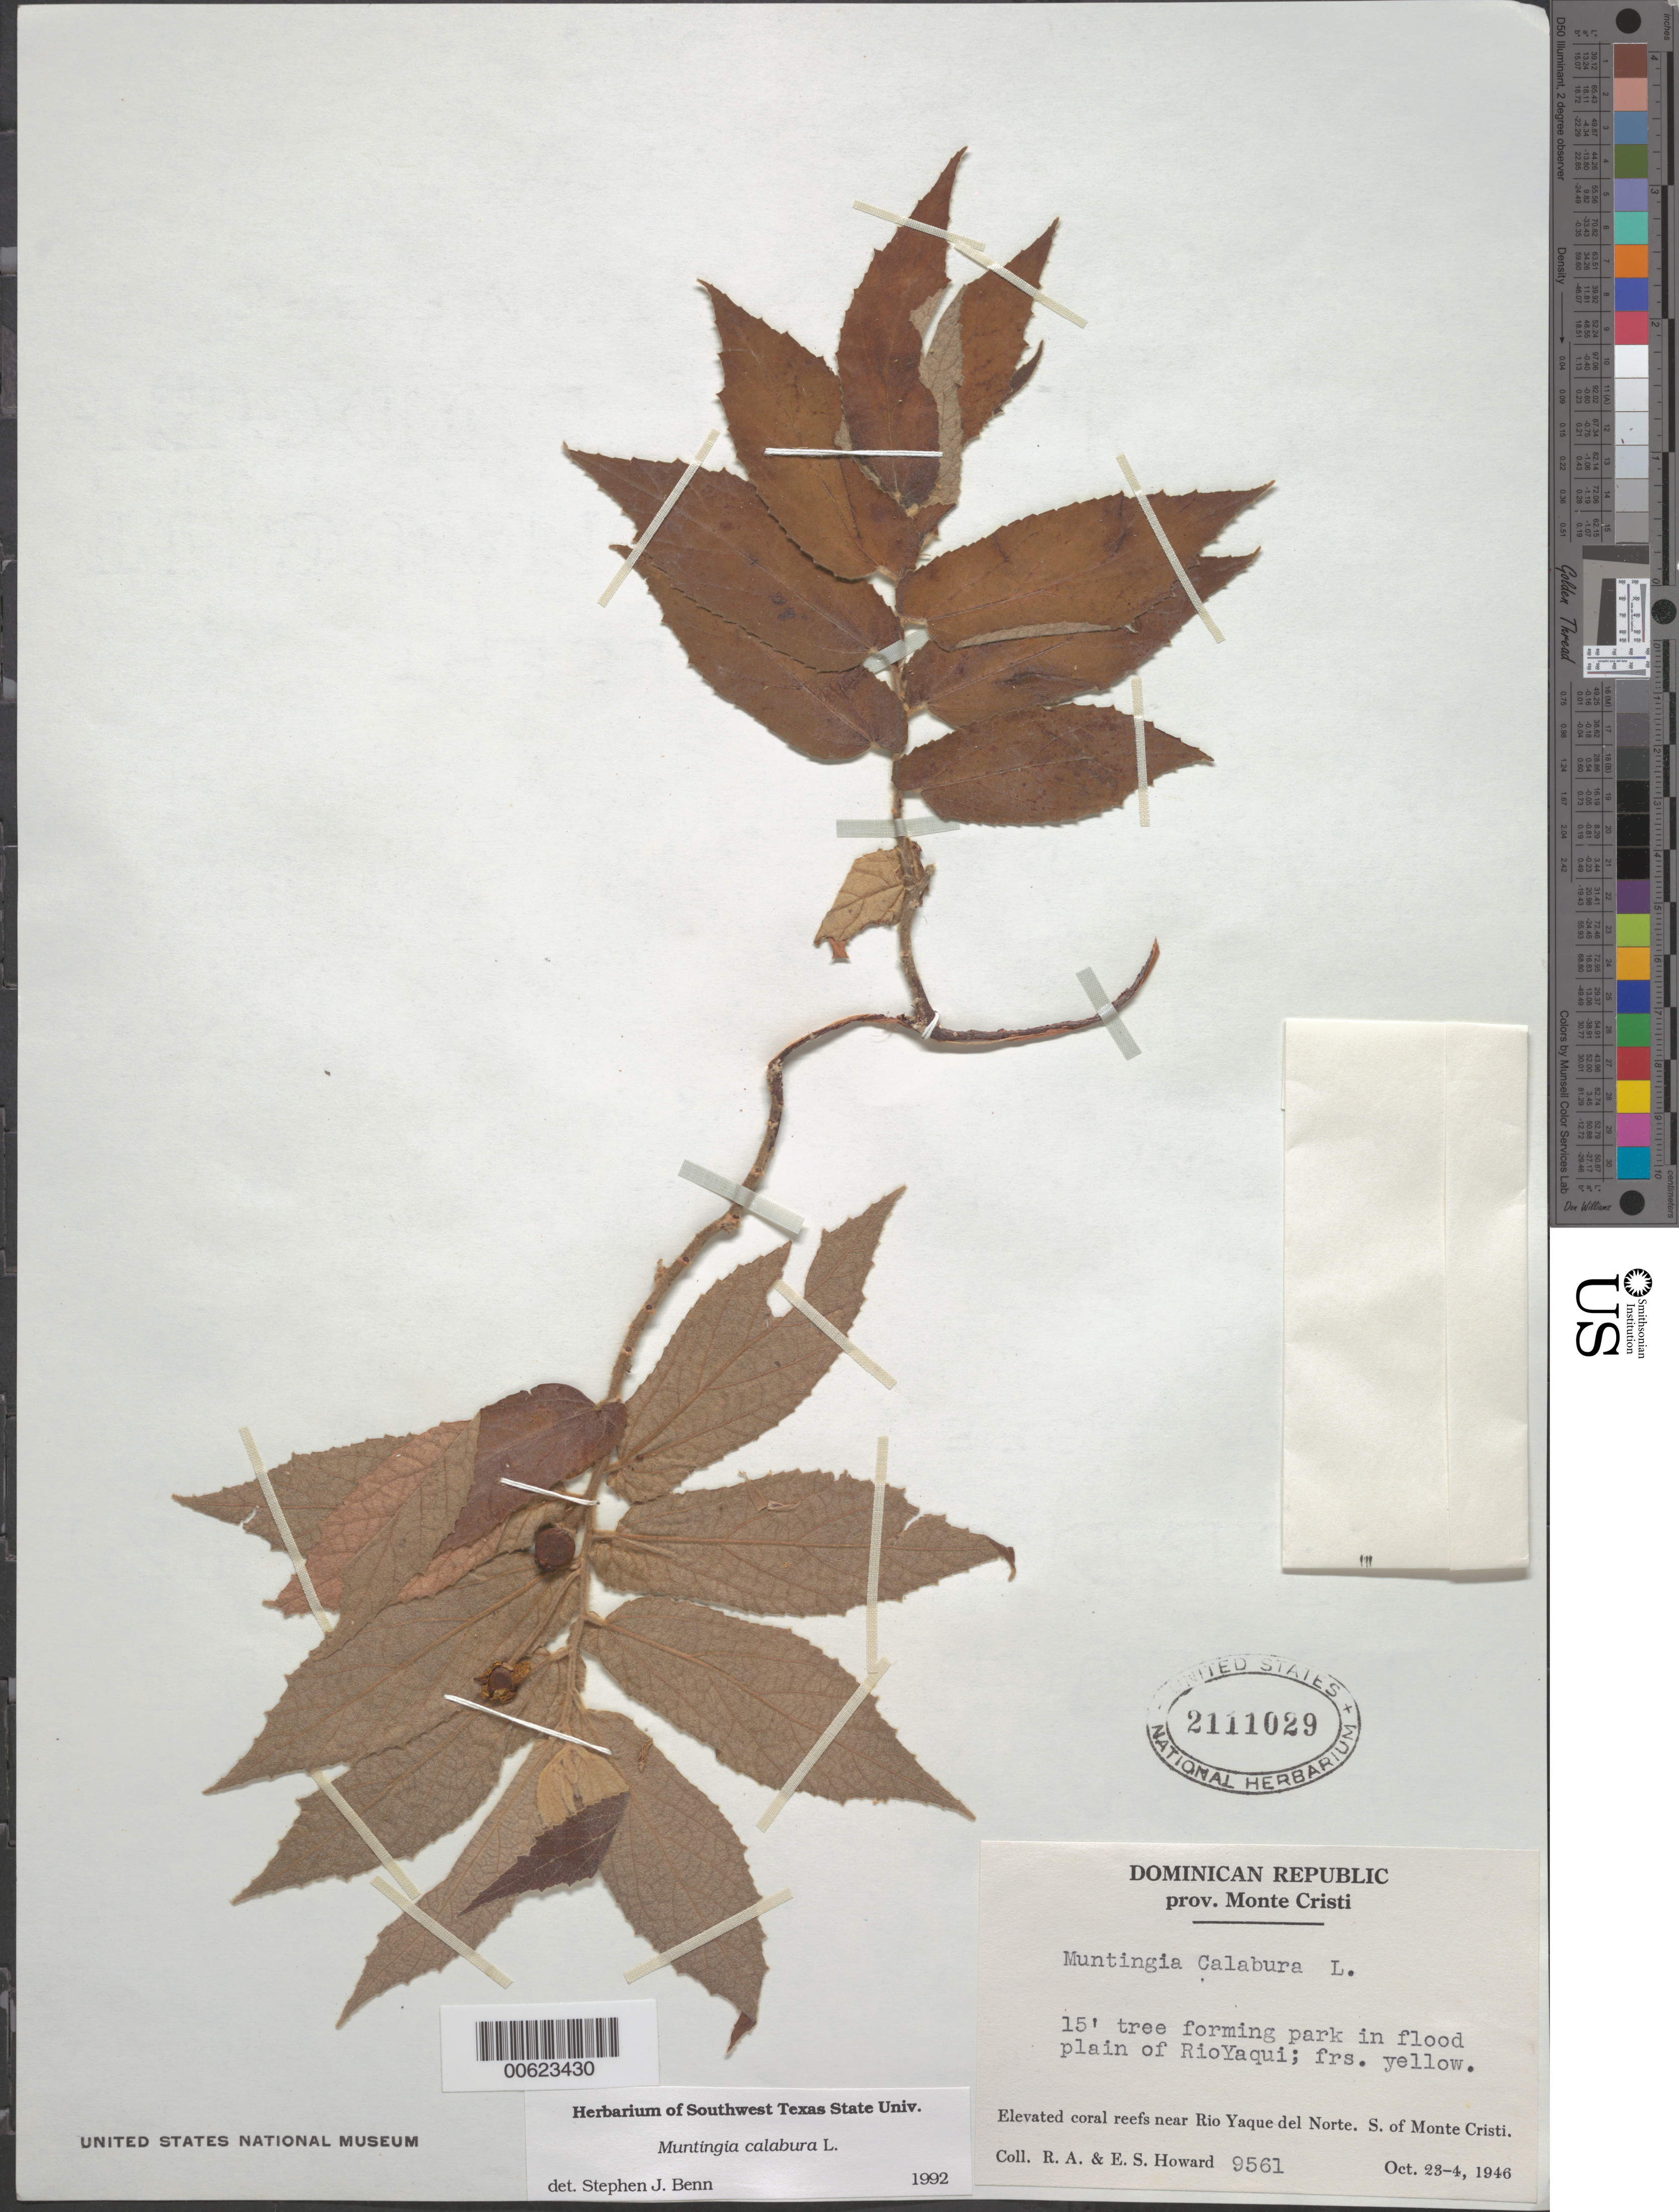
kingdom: Plantae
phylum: Tracheophyta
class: Magnoliopsida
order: Malvales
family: Muntingiaceae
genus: Muntingia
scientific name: Muntingia calabura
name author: L.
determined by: Benn, S. J.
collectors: R. A. Howard & E. S. Howard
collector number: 9561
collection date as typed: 23 Oct 1946 to 24 Oct 1946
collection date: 1946-10-23/1946-10-24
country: Dominican Republic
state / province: Monte Cristi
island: Hispaniola Island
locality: Near ("in flood plain of") Rio Yaque del Norte, S of Monte Cristi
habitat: Elevated coral reefs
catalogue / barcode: US 2111029